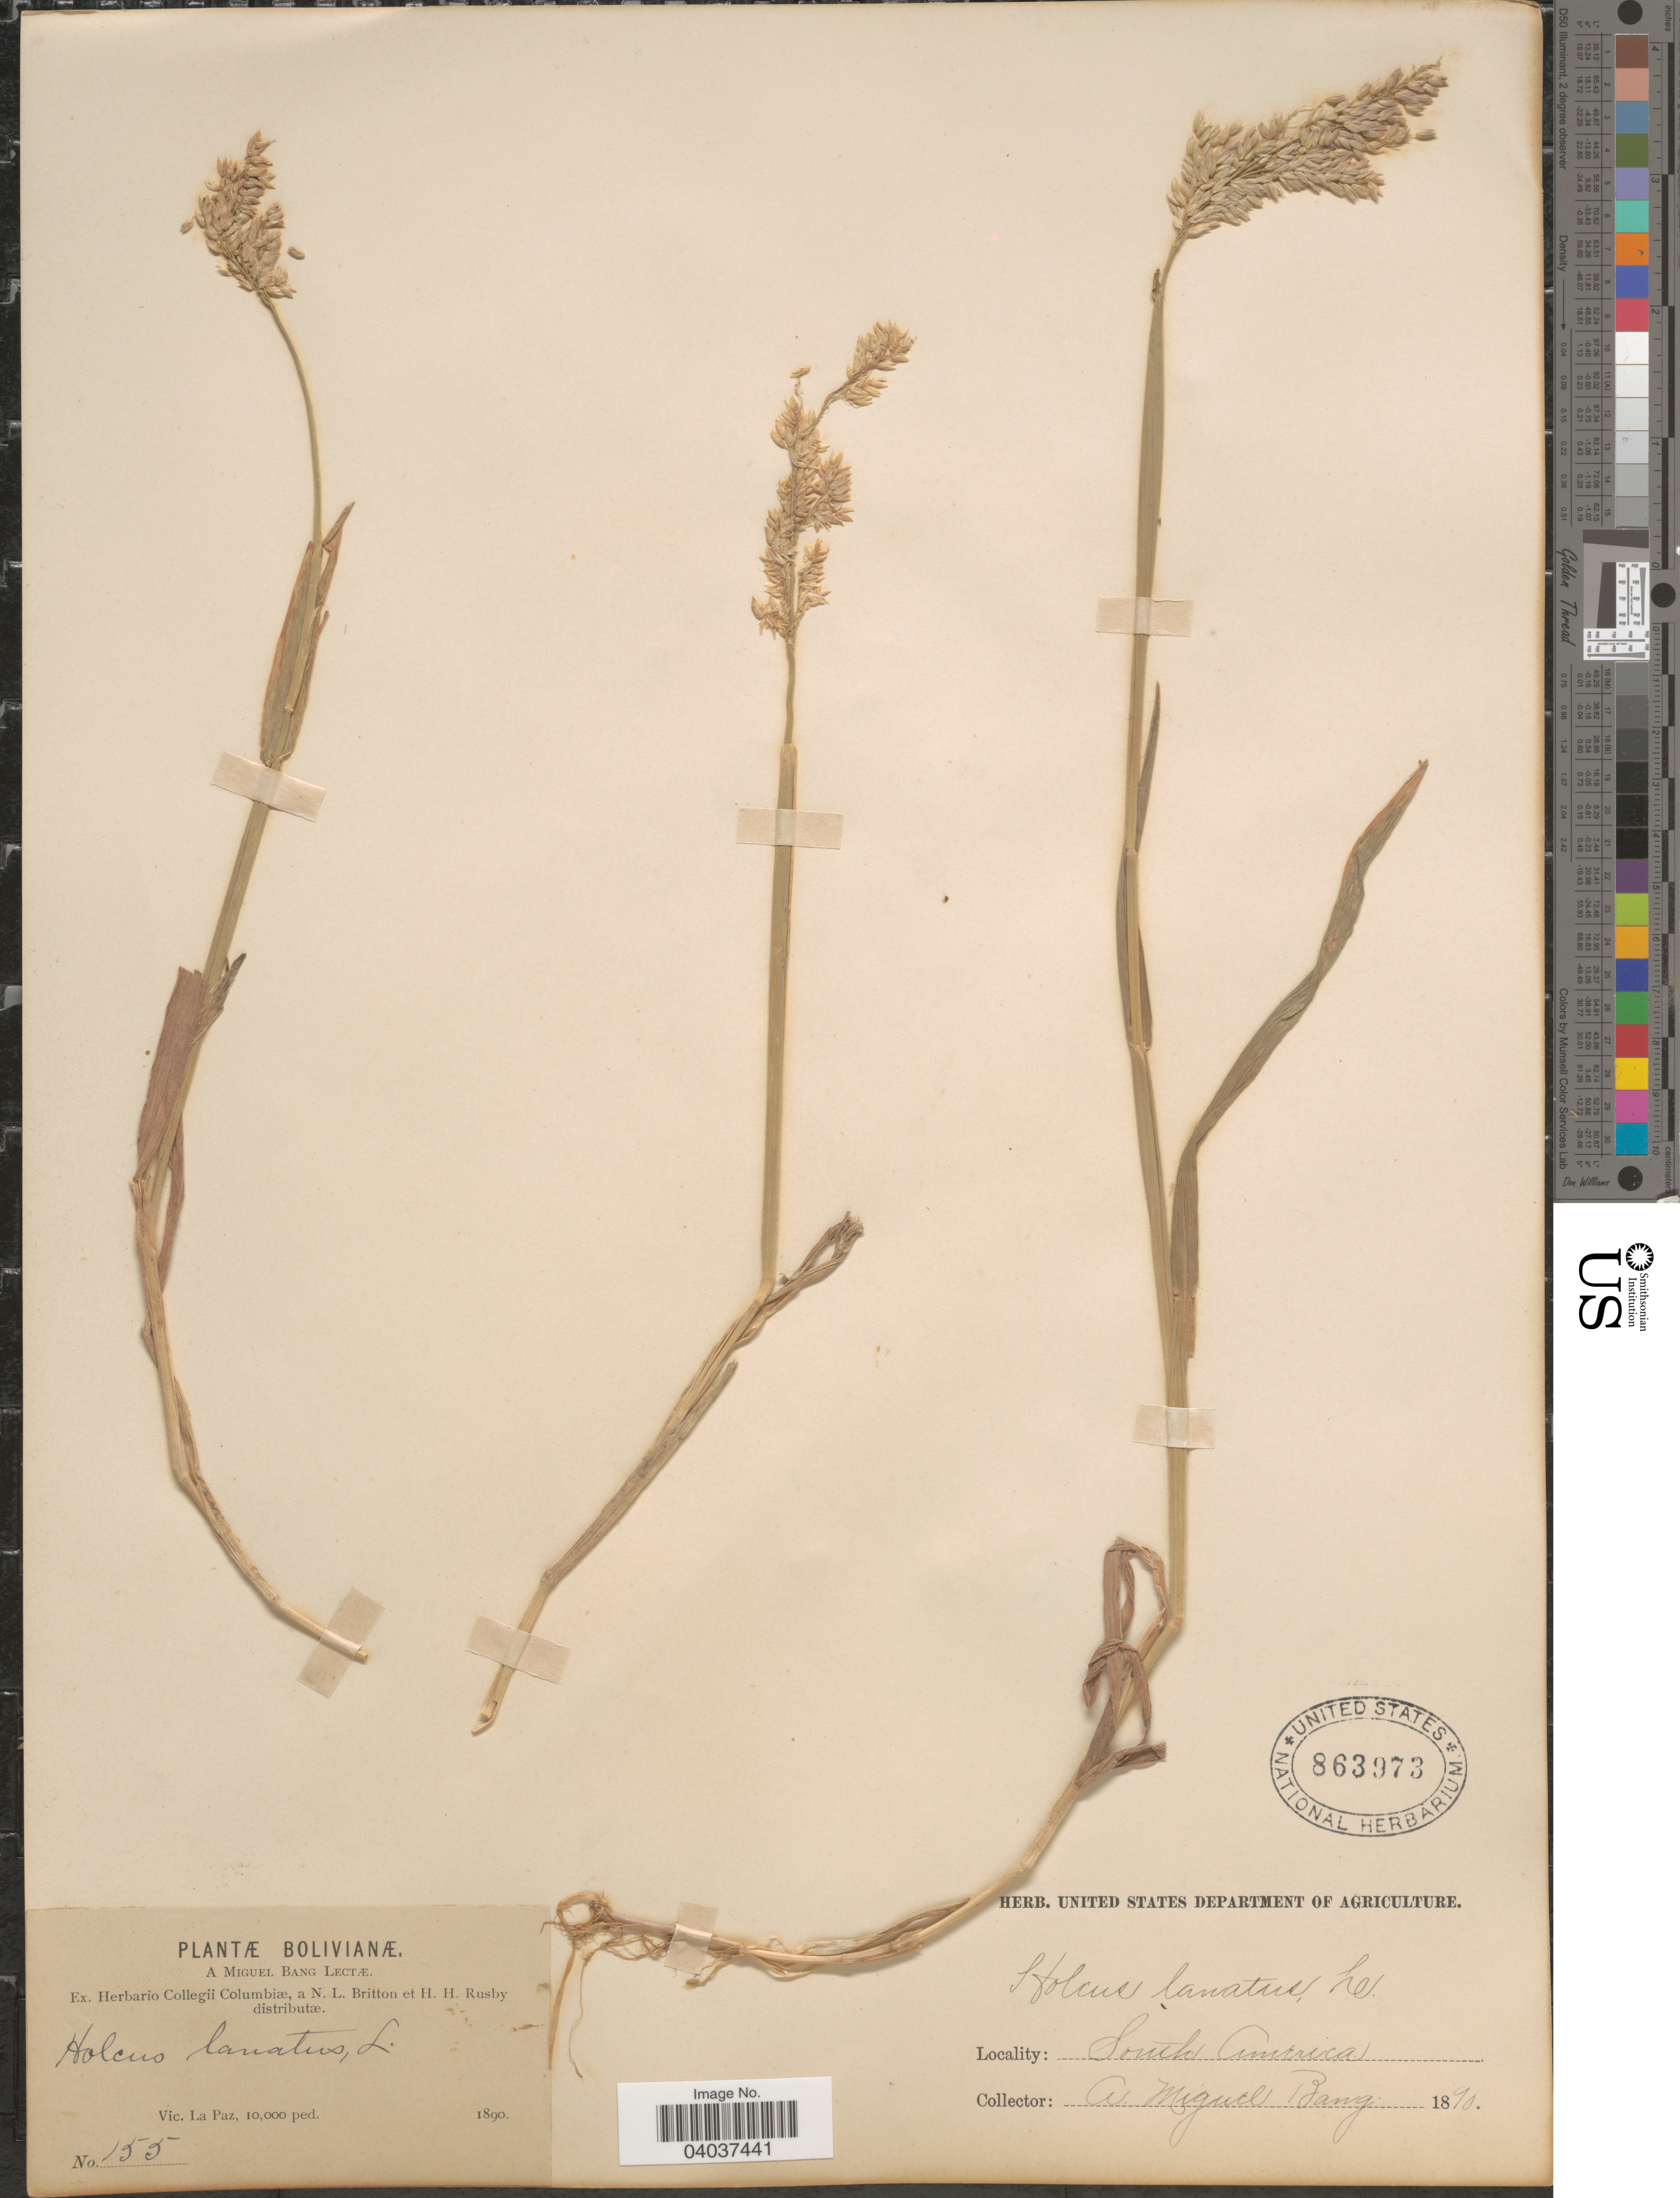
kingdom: Plantae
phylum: Tracheophyta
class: Liliopsida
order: Poales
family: Poaceae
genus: Holcus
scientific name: Holcus lanatus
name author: L.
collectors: M. Bang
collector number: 155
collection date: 1890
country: Bolivia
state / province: La Paz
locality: Vic. La Paz.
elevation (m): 3048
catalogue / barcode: US 863973